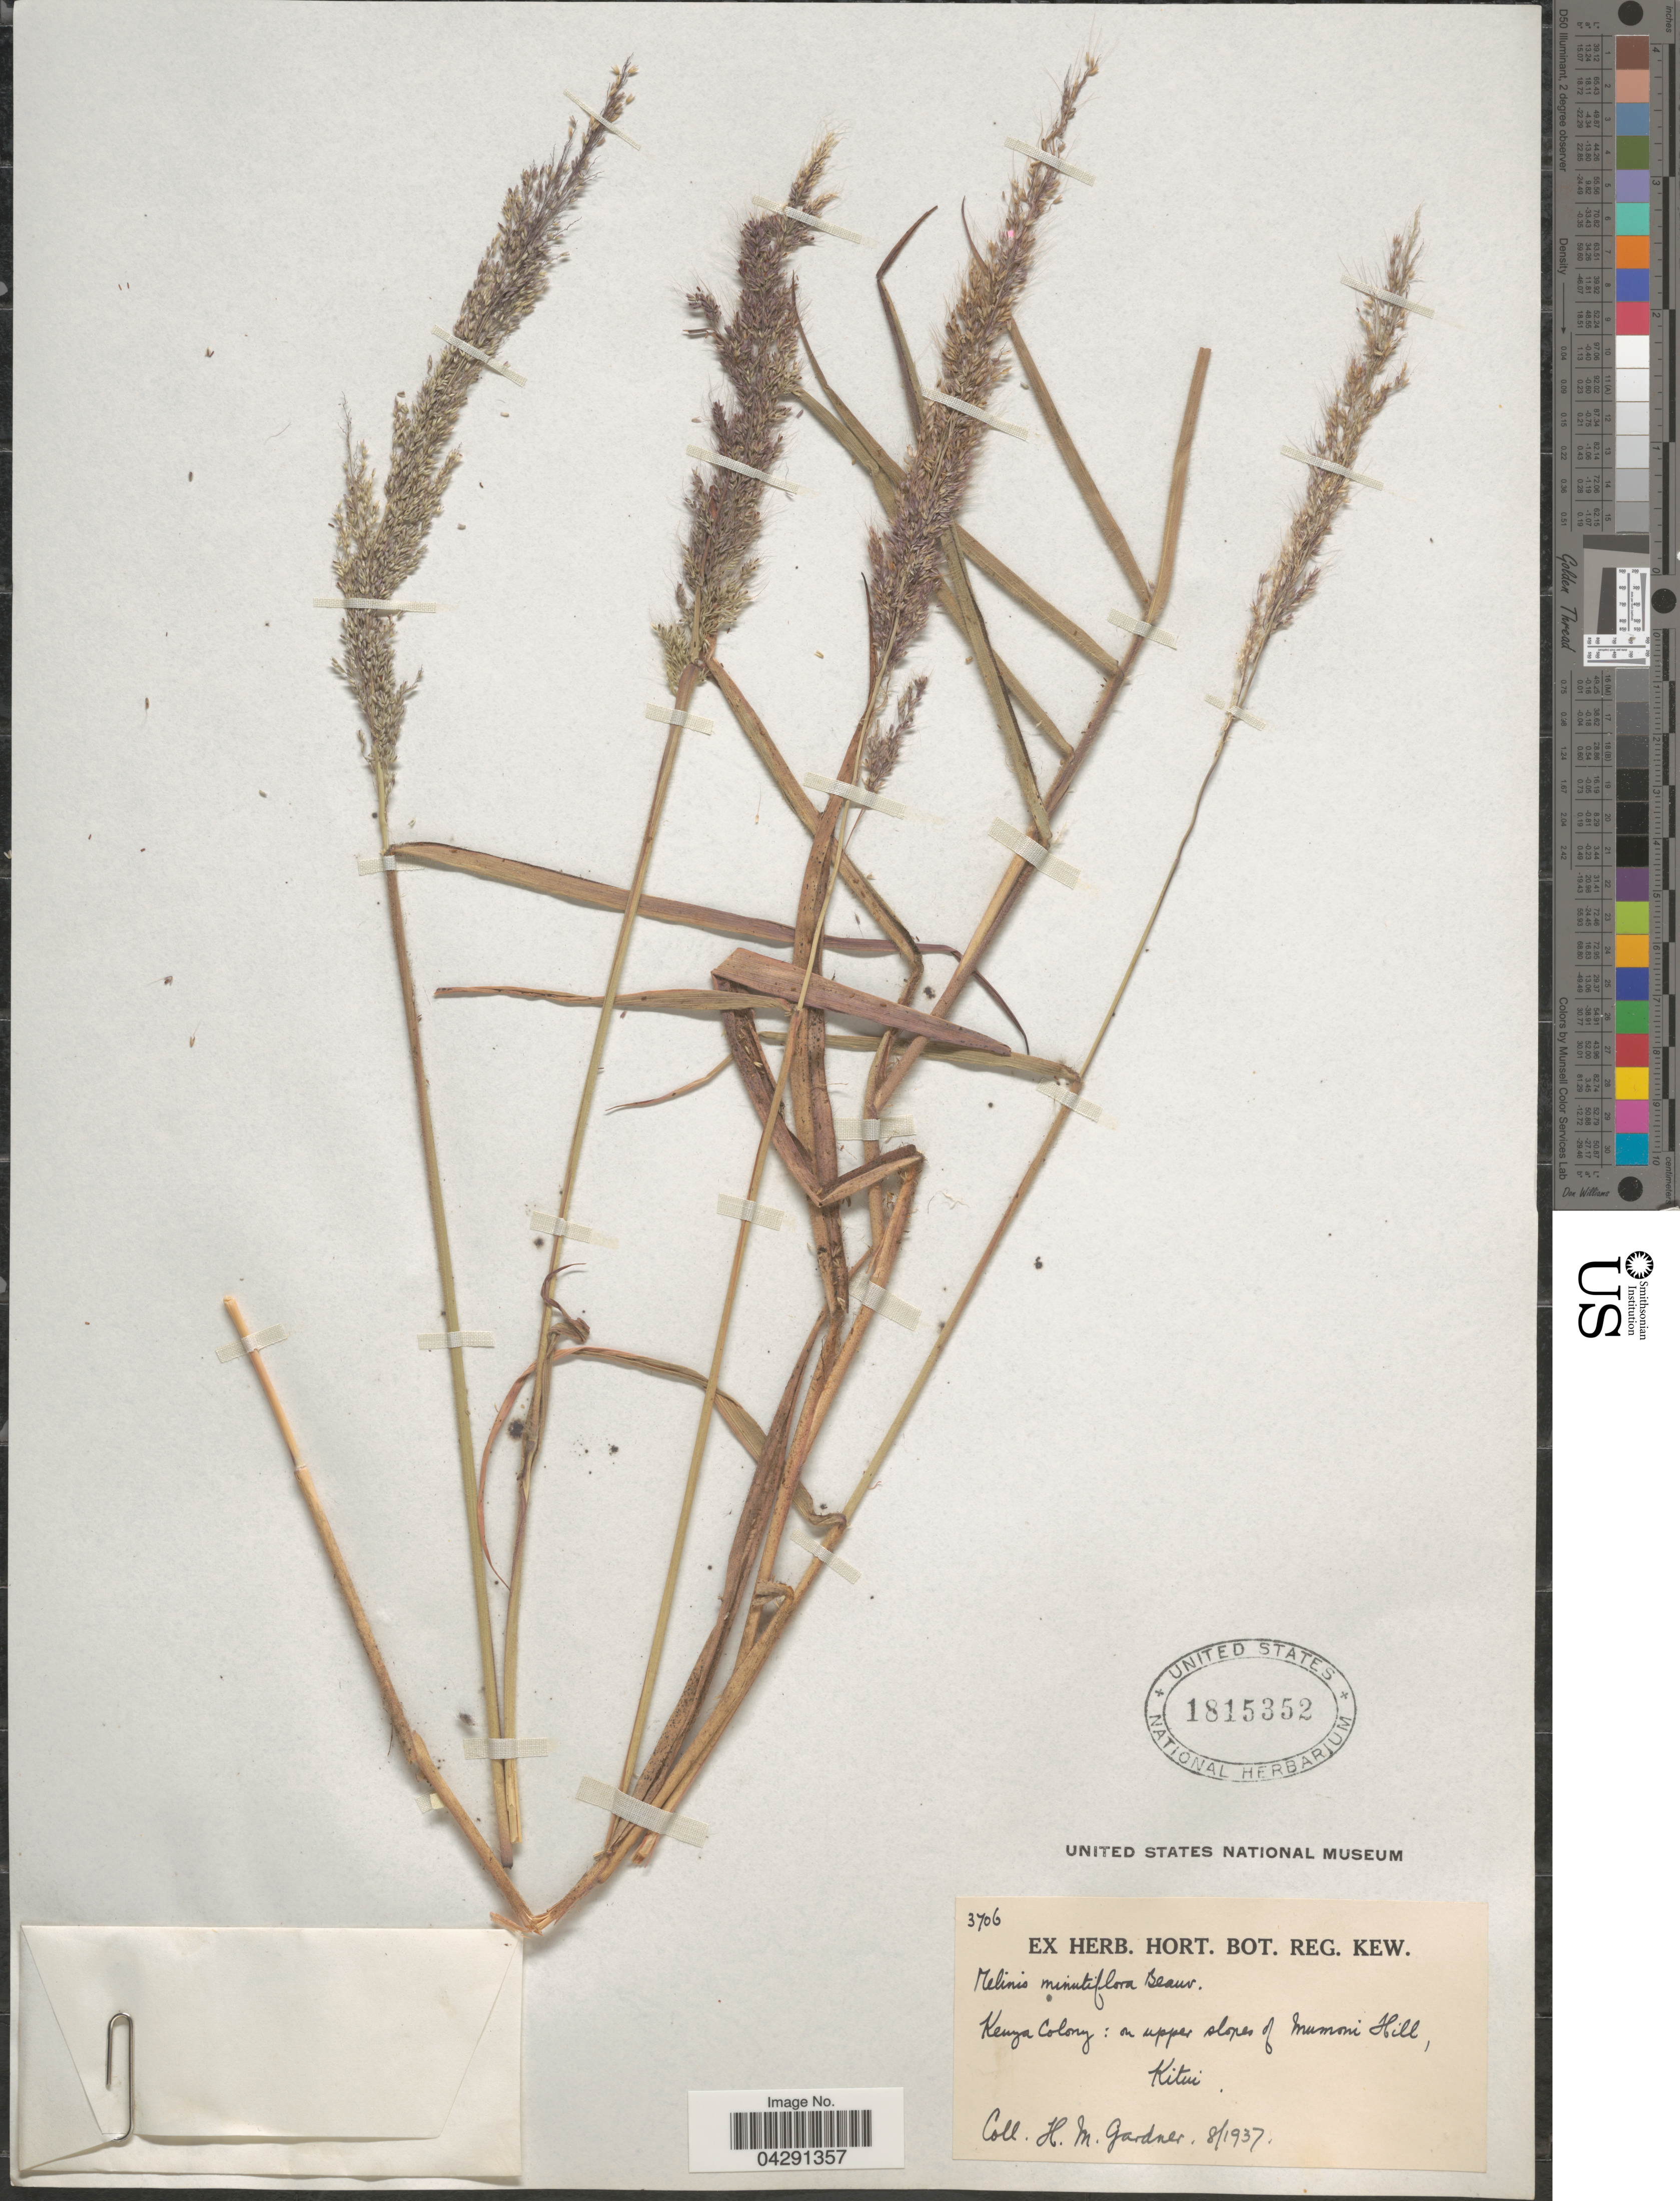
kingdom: Plantae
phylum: Tracheophyta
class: Liliopsida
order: Poales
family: Poaceae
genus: Melinis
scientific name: Melinis minutiflora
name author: P. Beauv.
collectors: H. M. Gardner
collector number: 3706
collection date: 1937-08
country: Kenya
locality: Kenya Colony: on upper slopes of Mumoni Hill, Kitui.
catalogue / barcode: US 1815352